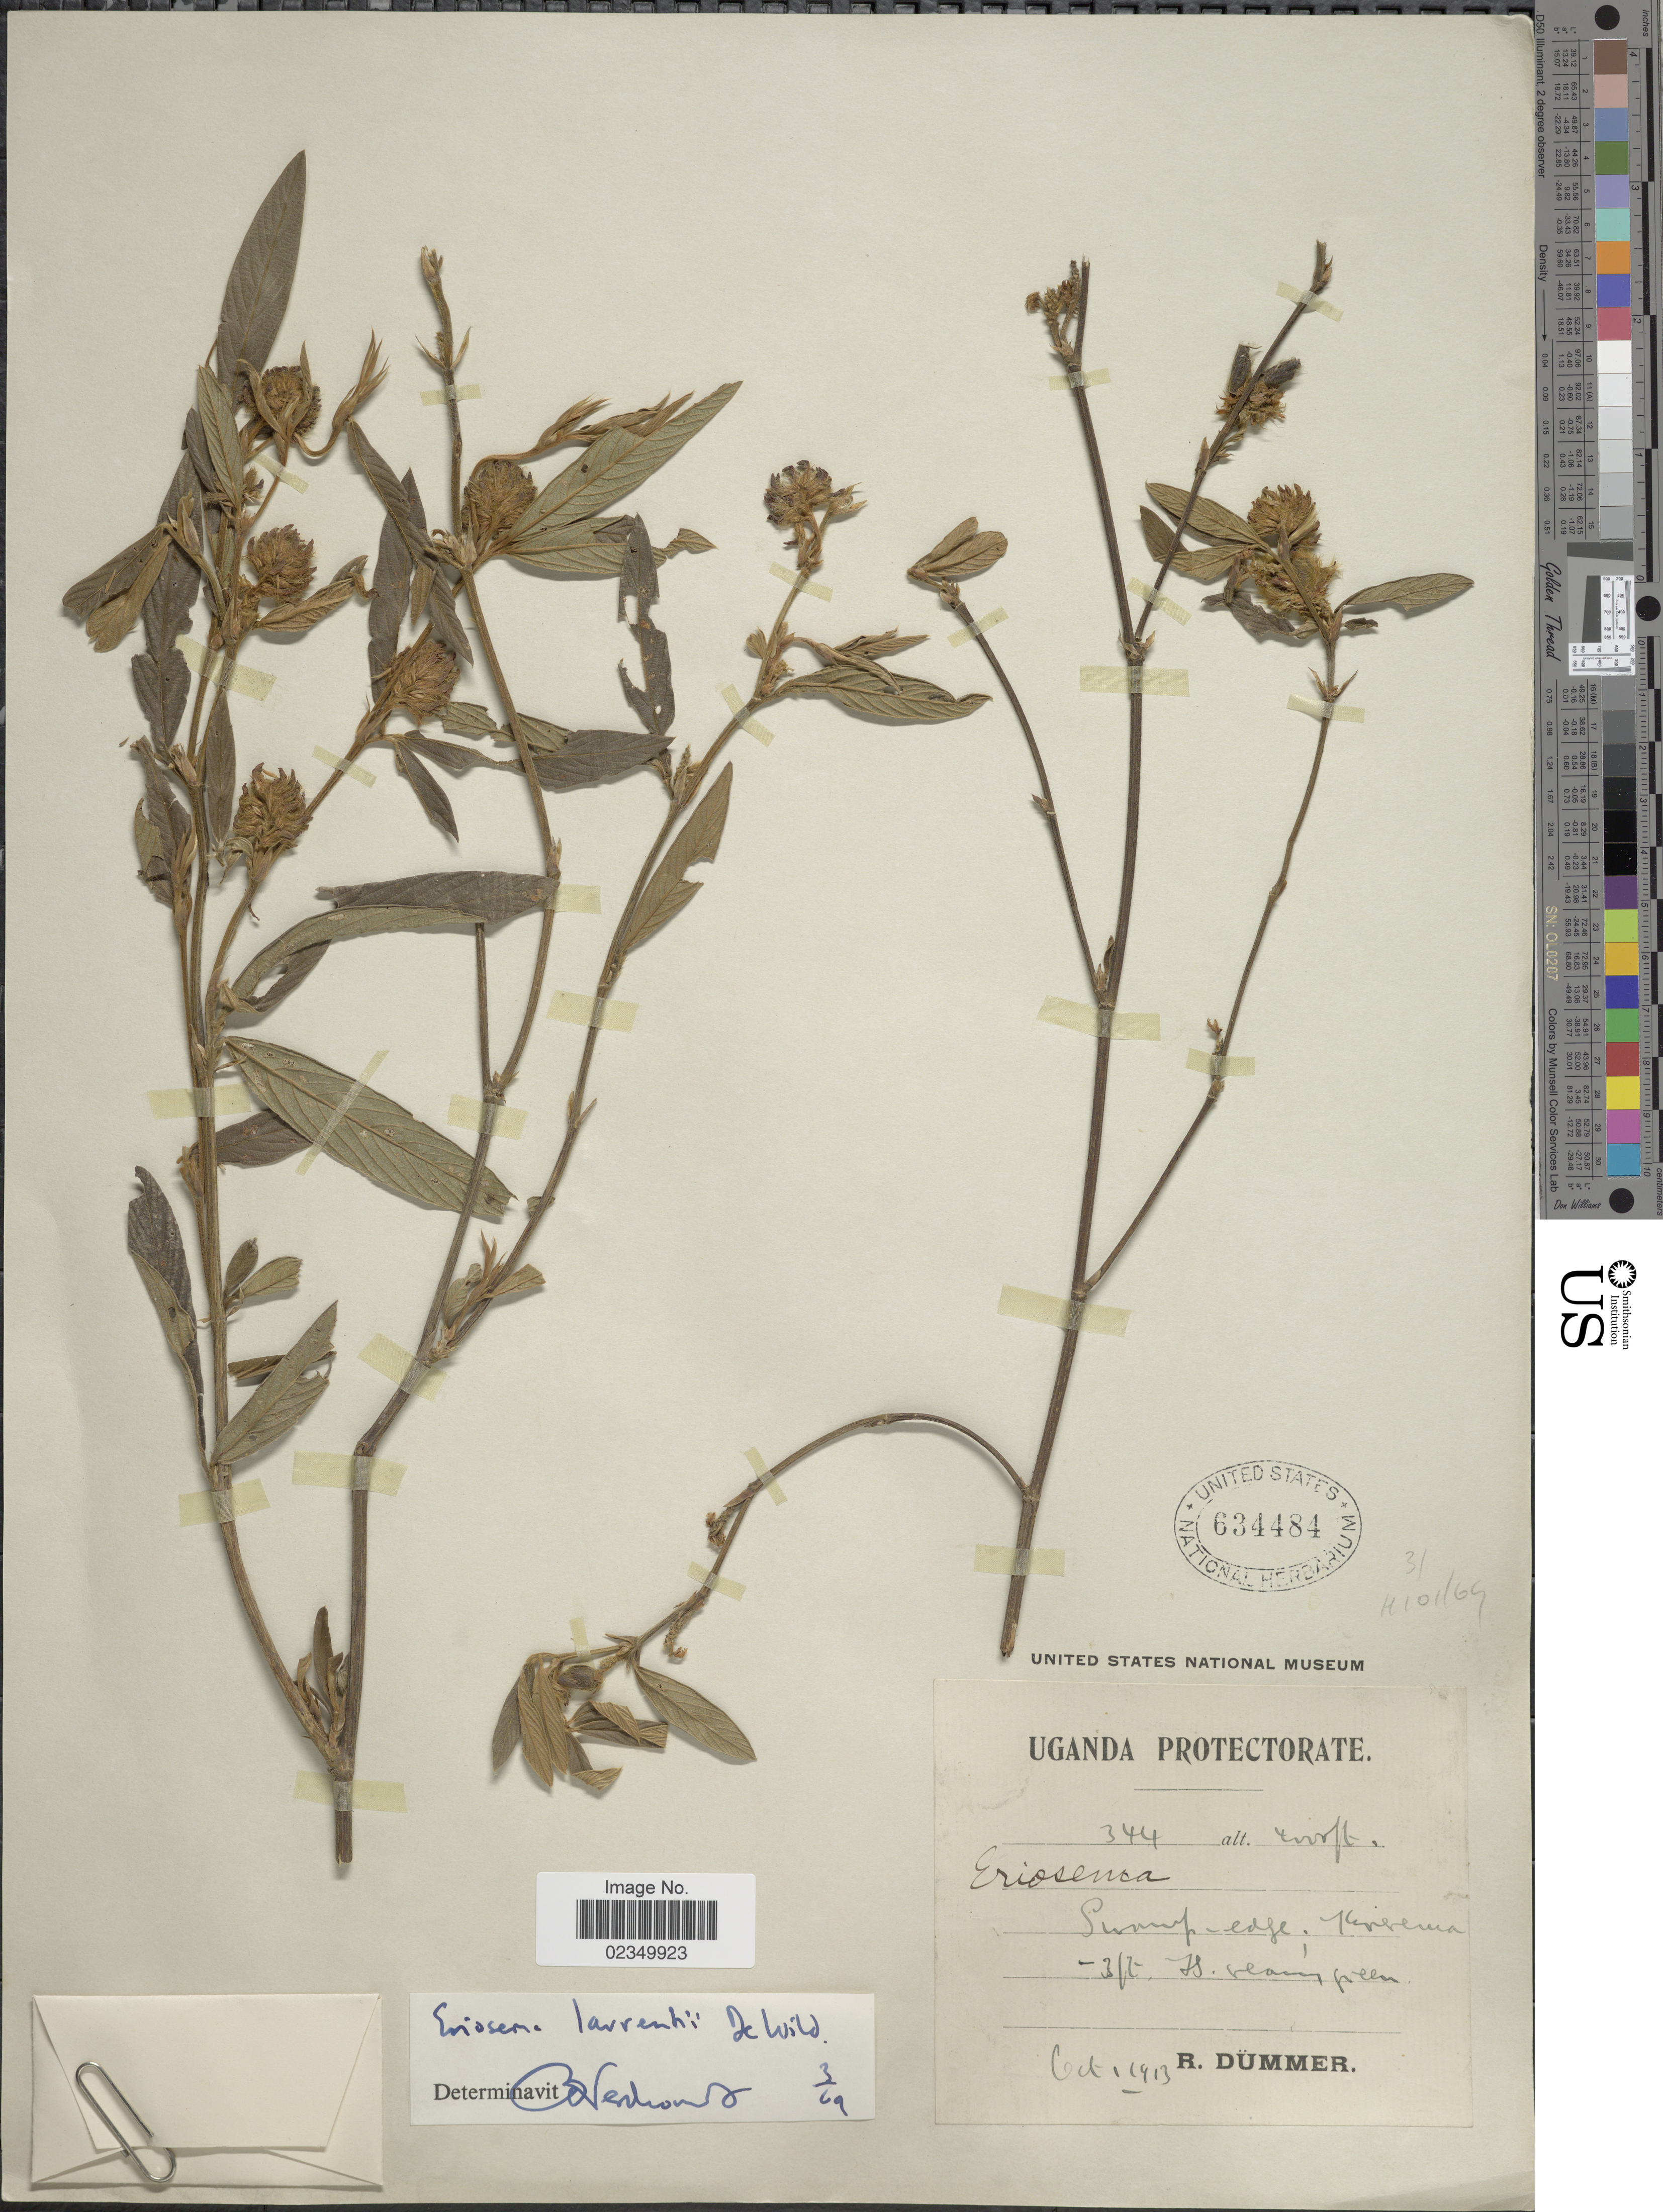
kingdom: Plantae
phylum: Tracheophyta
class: Magnoliopsida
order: Fabales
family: Fabaceae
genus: Eriosema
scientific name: Eriosema laurentii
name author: De Wild.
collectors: R. A. Dümmer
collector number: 344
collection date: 1913-10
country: Uganda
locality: Swamp edge, [illegible text]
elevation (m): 1219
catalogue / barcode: US 634484